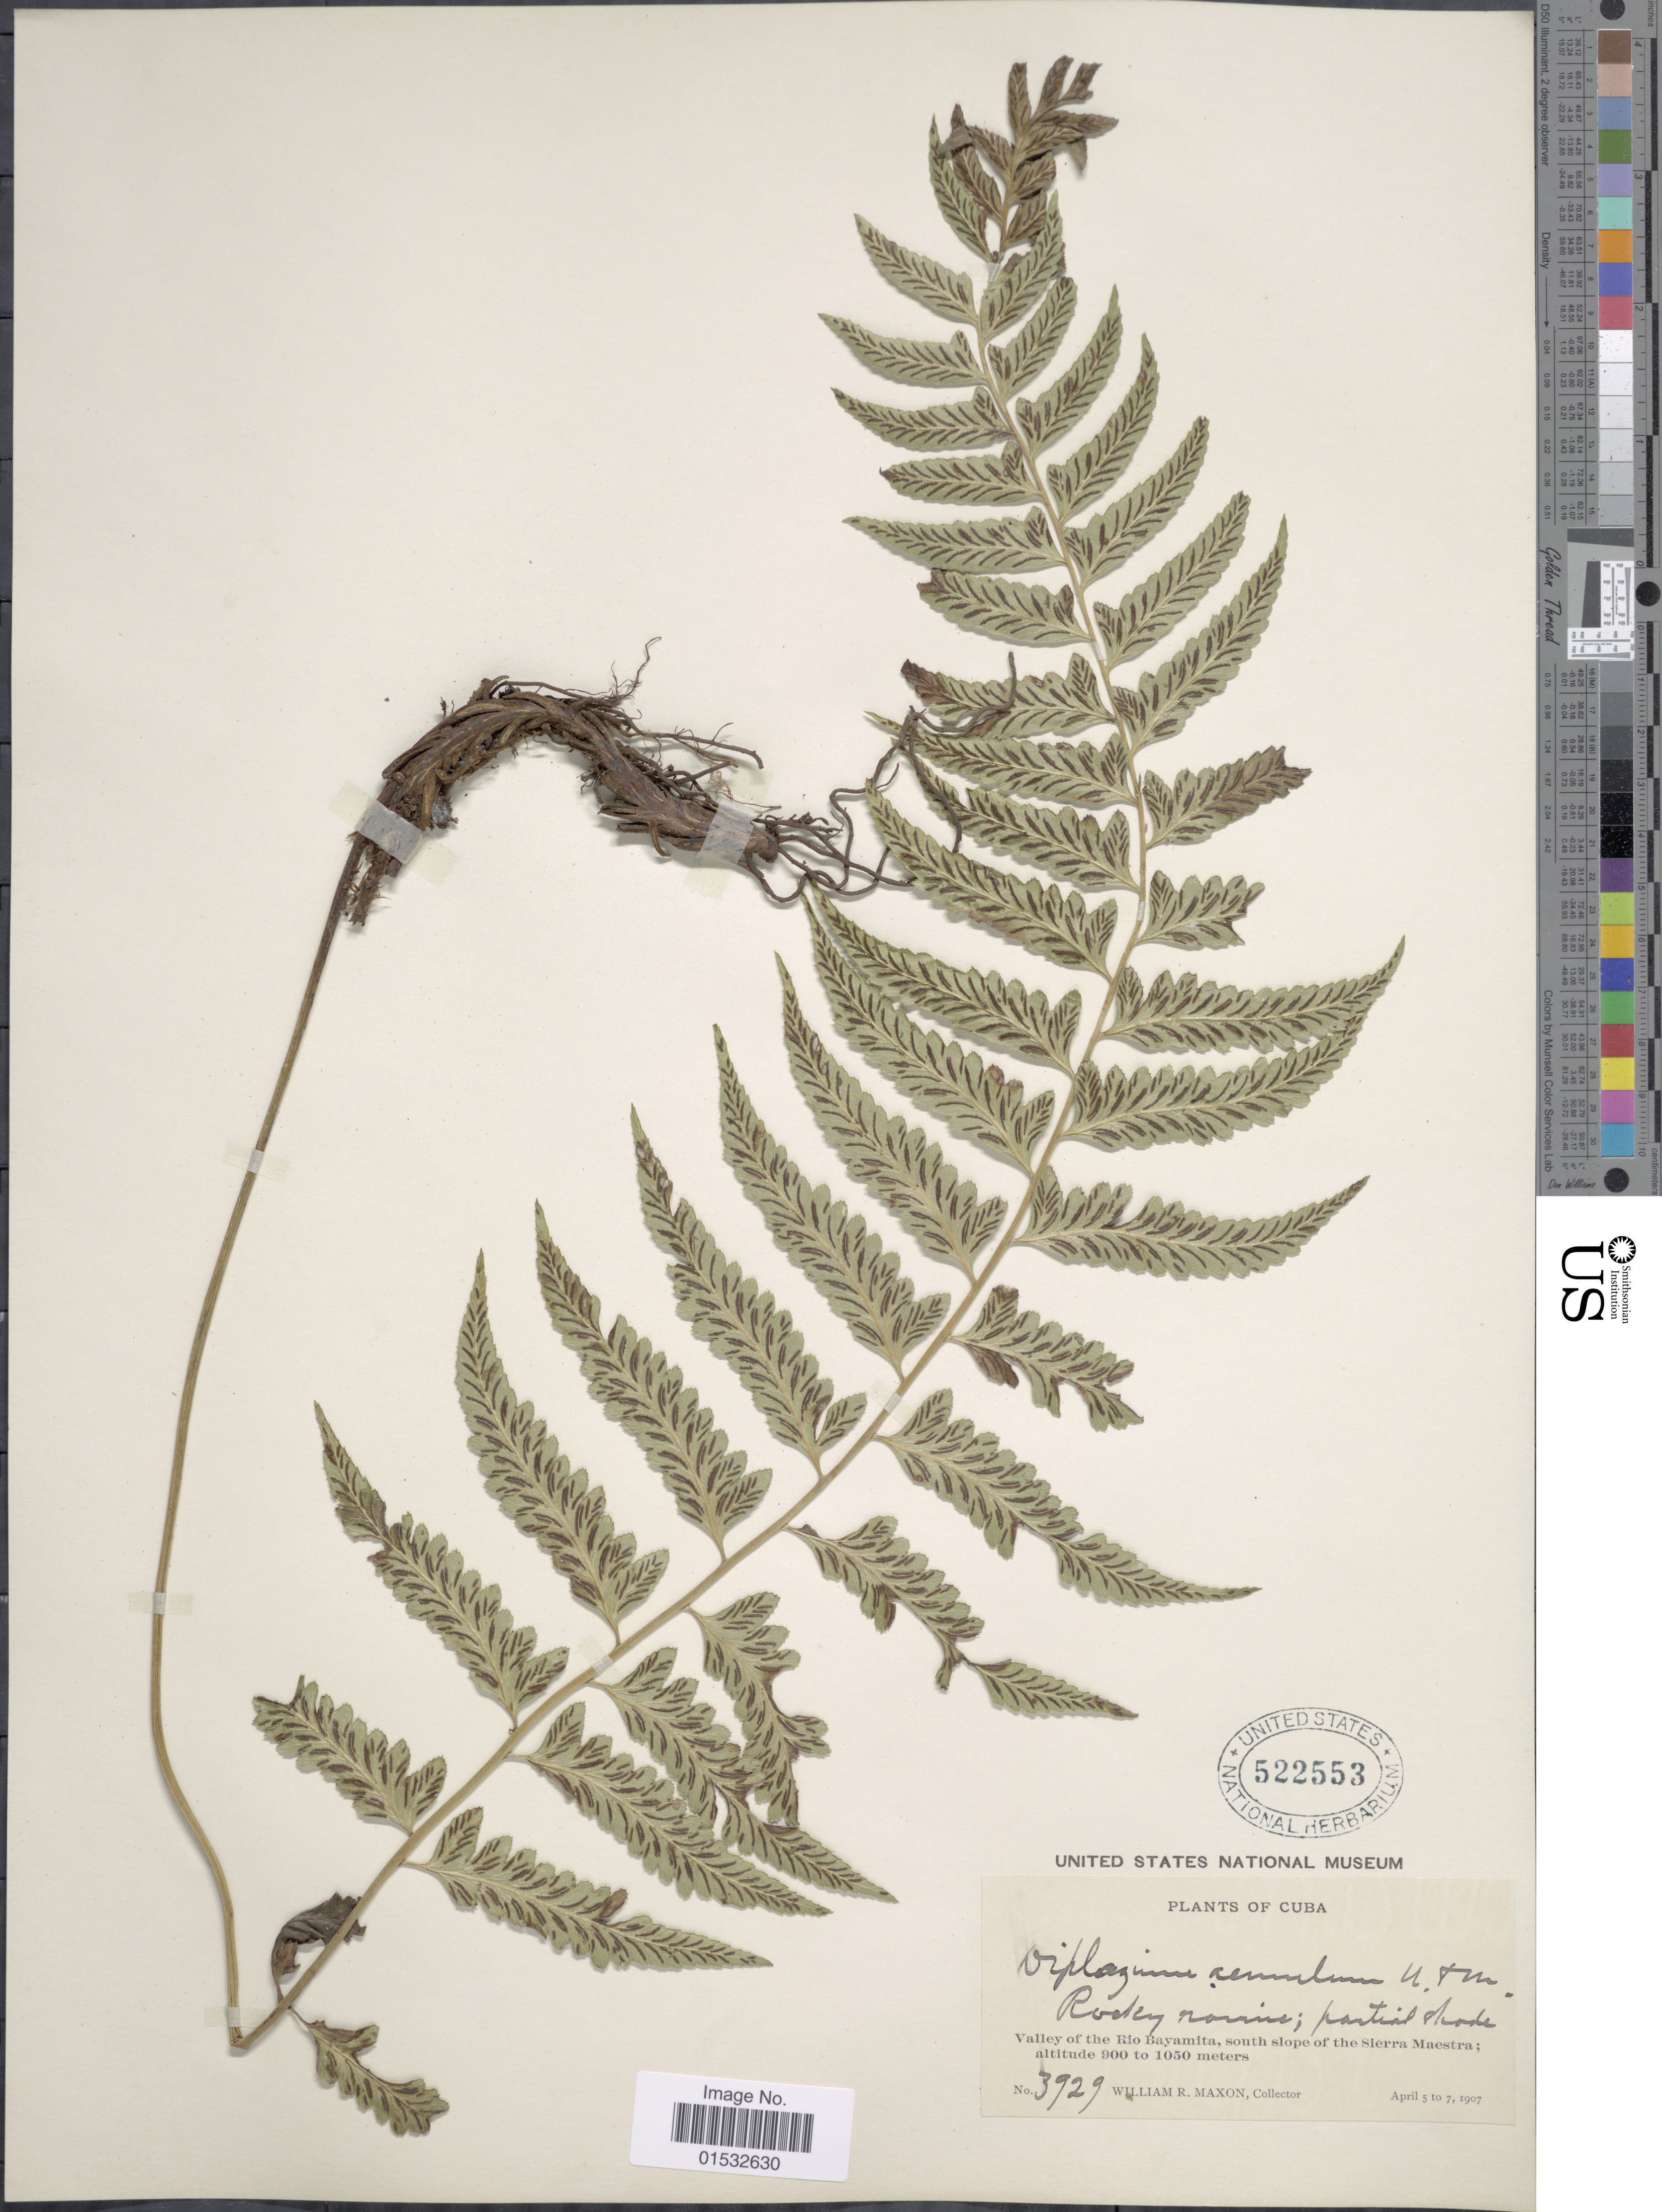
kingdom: Plantae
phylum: Tracheophyta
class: Polypodiopsida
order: Polypodiales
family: Athyriaceae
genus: Diplazium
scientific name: Diplazium cristatum x D. unilobum (Poir.) Hieron.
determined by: Sánchez, C.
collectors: W. R. Maxon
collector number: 3929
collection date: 1907-04-05/1907-04-07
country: Cuba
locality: Valley of the Rio Bayamita, south slope of the Sierra Maestra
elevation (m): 900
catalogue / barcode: US 522553